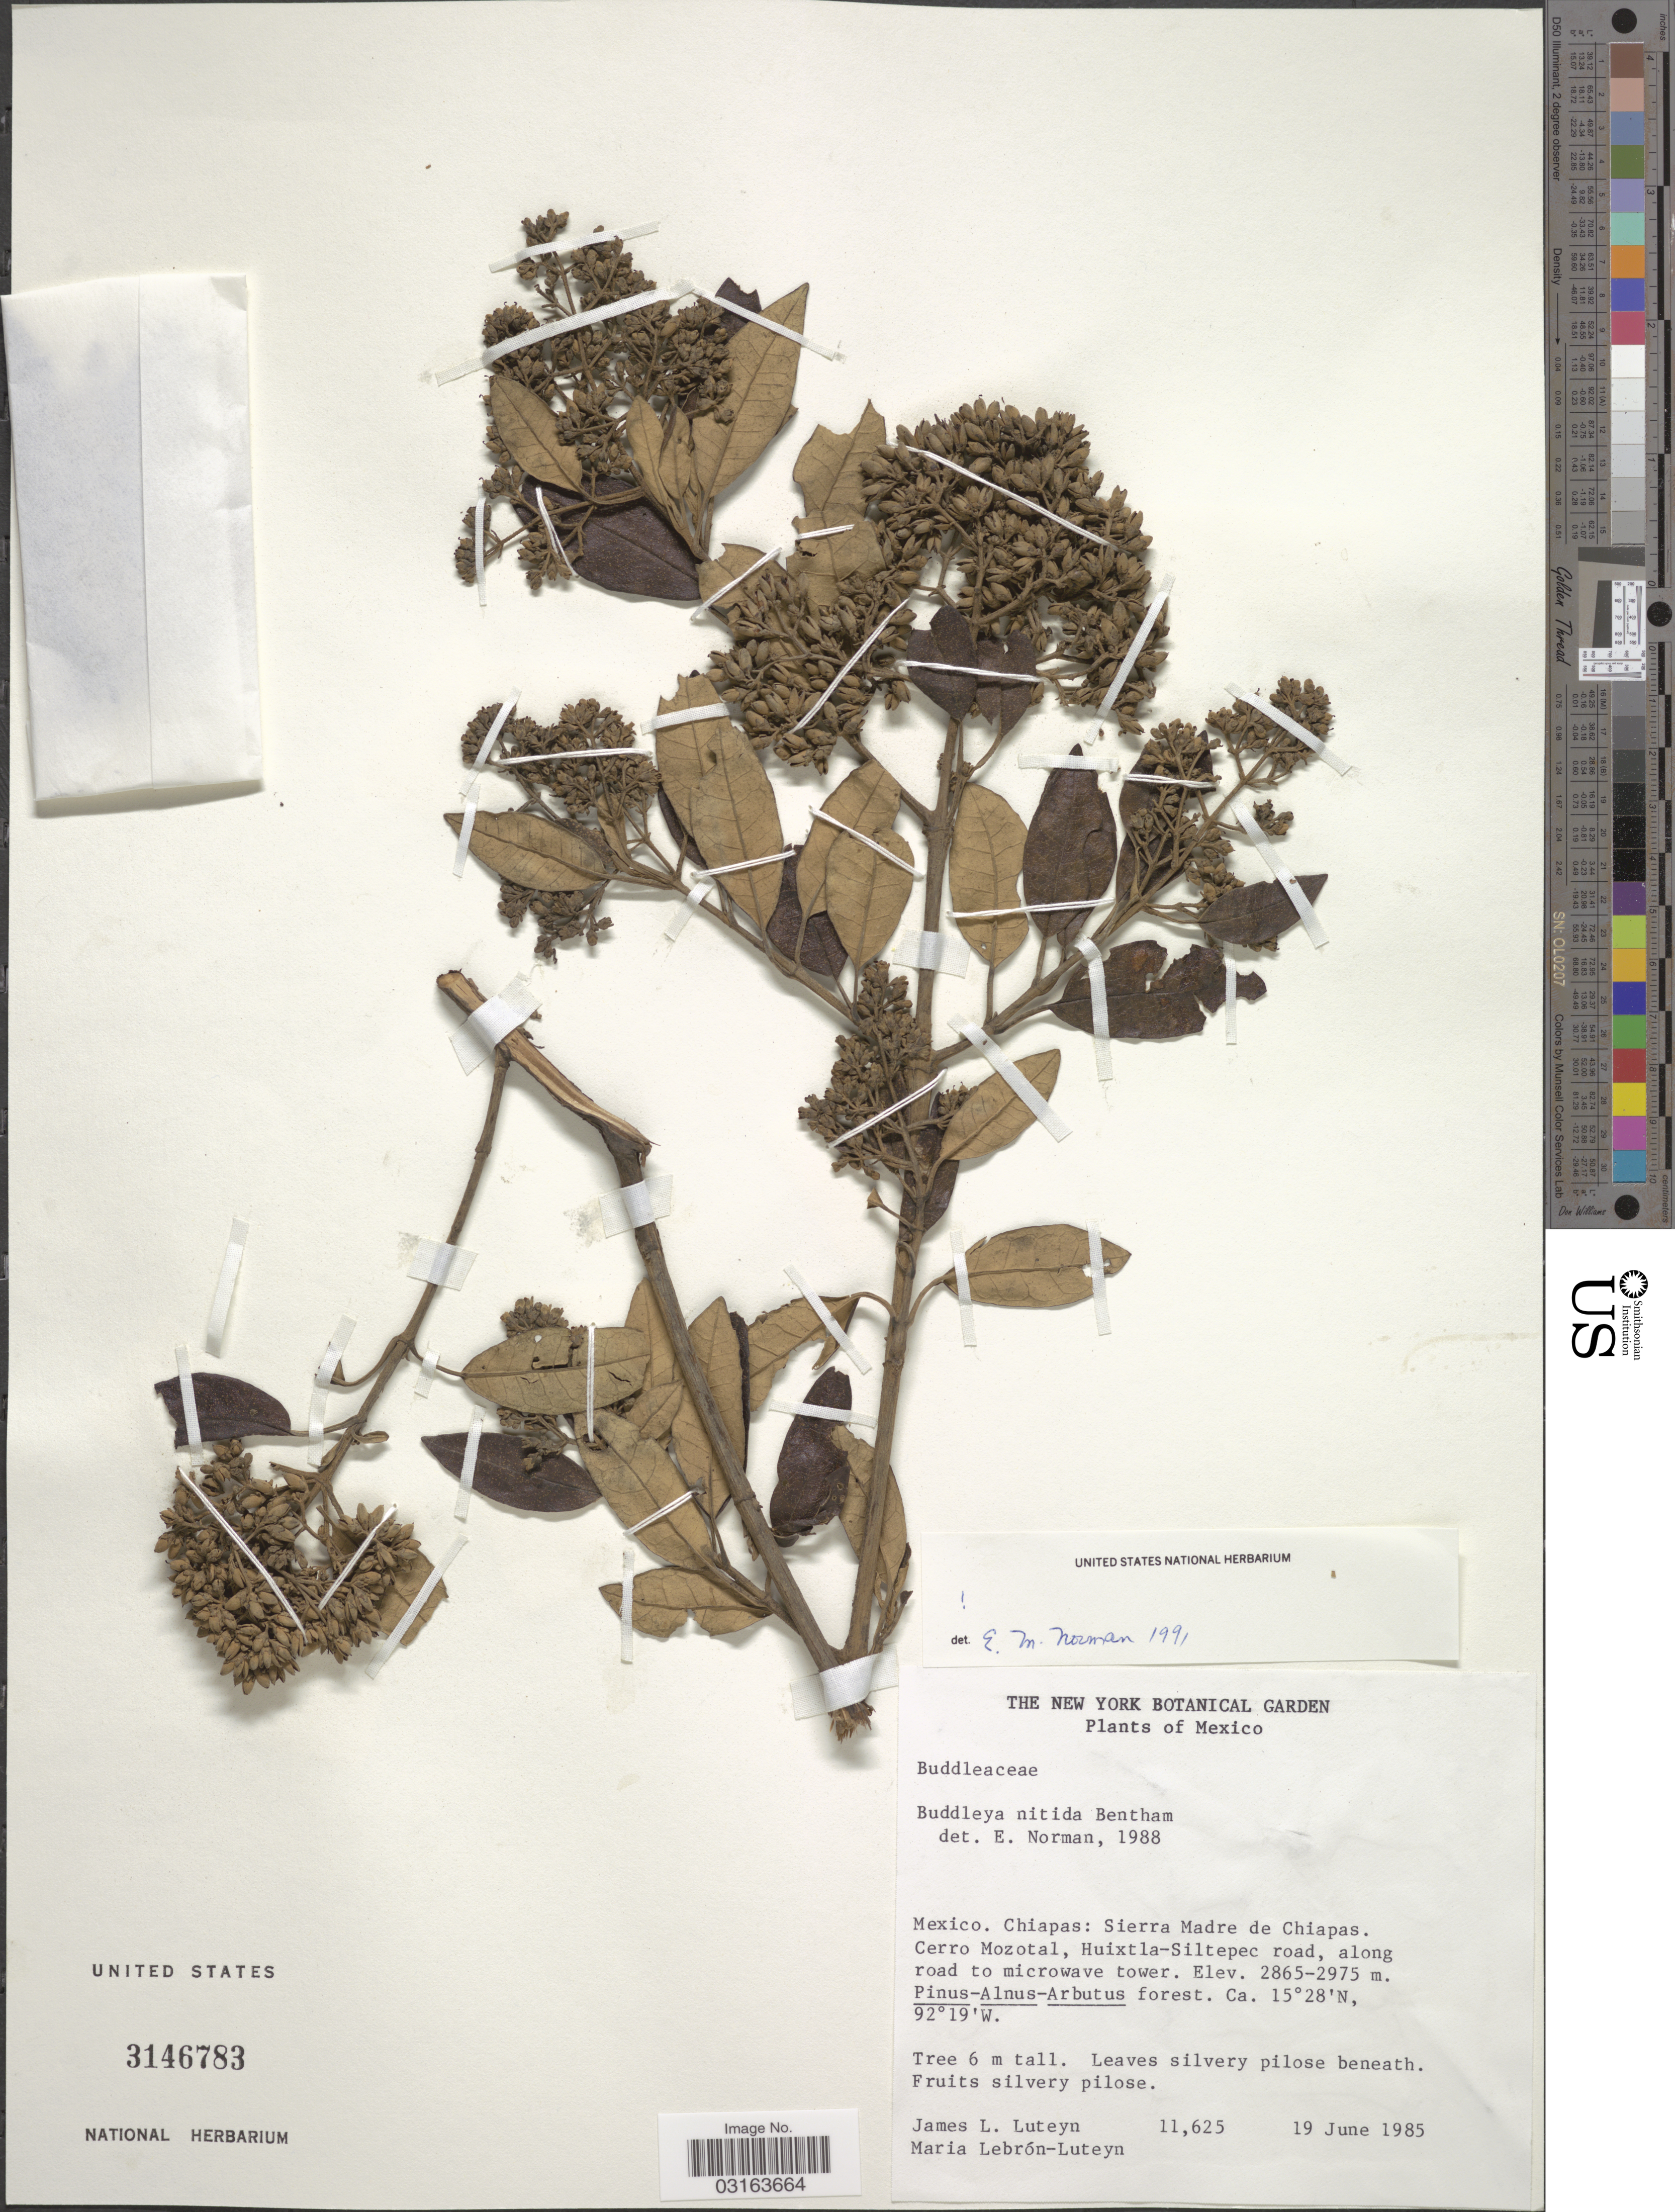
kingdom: Plantae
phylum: Tracheophyta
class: Magnoliopsida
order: Lamiales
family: Scrophulariaceae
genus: Buddleja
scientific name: Buddleja nitida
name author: Benth.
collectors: J. Luteyn & M. L. Lebrón-Luteyn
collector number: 11625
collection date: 1985-06-19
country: Mexico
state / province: Chiapas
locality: Sierra de Chiapas. Cerro Mozotal, Huixtla-Siltepec road, along road to microwave towar.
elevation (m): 2865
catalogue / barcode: US 3146783